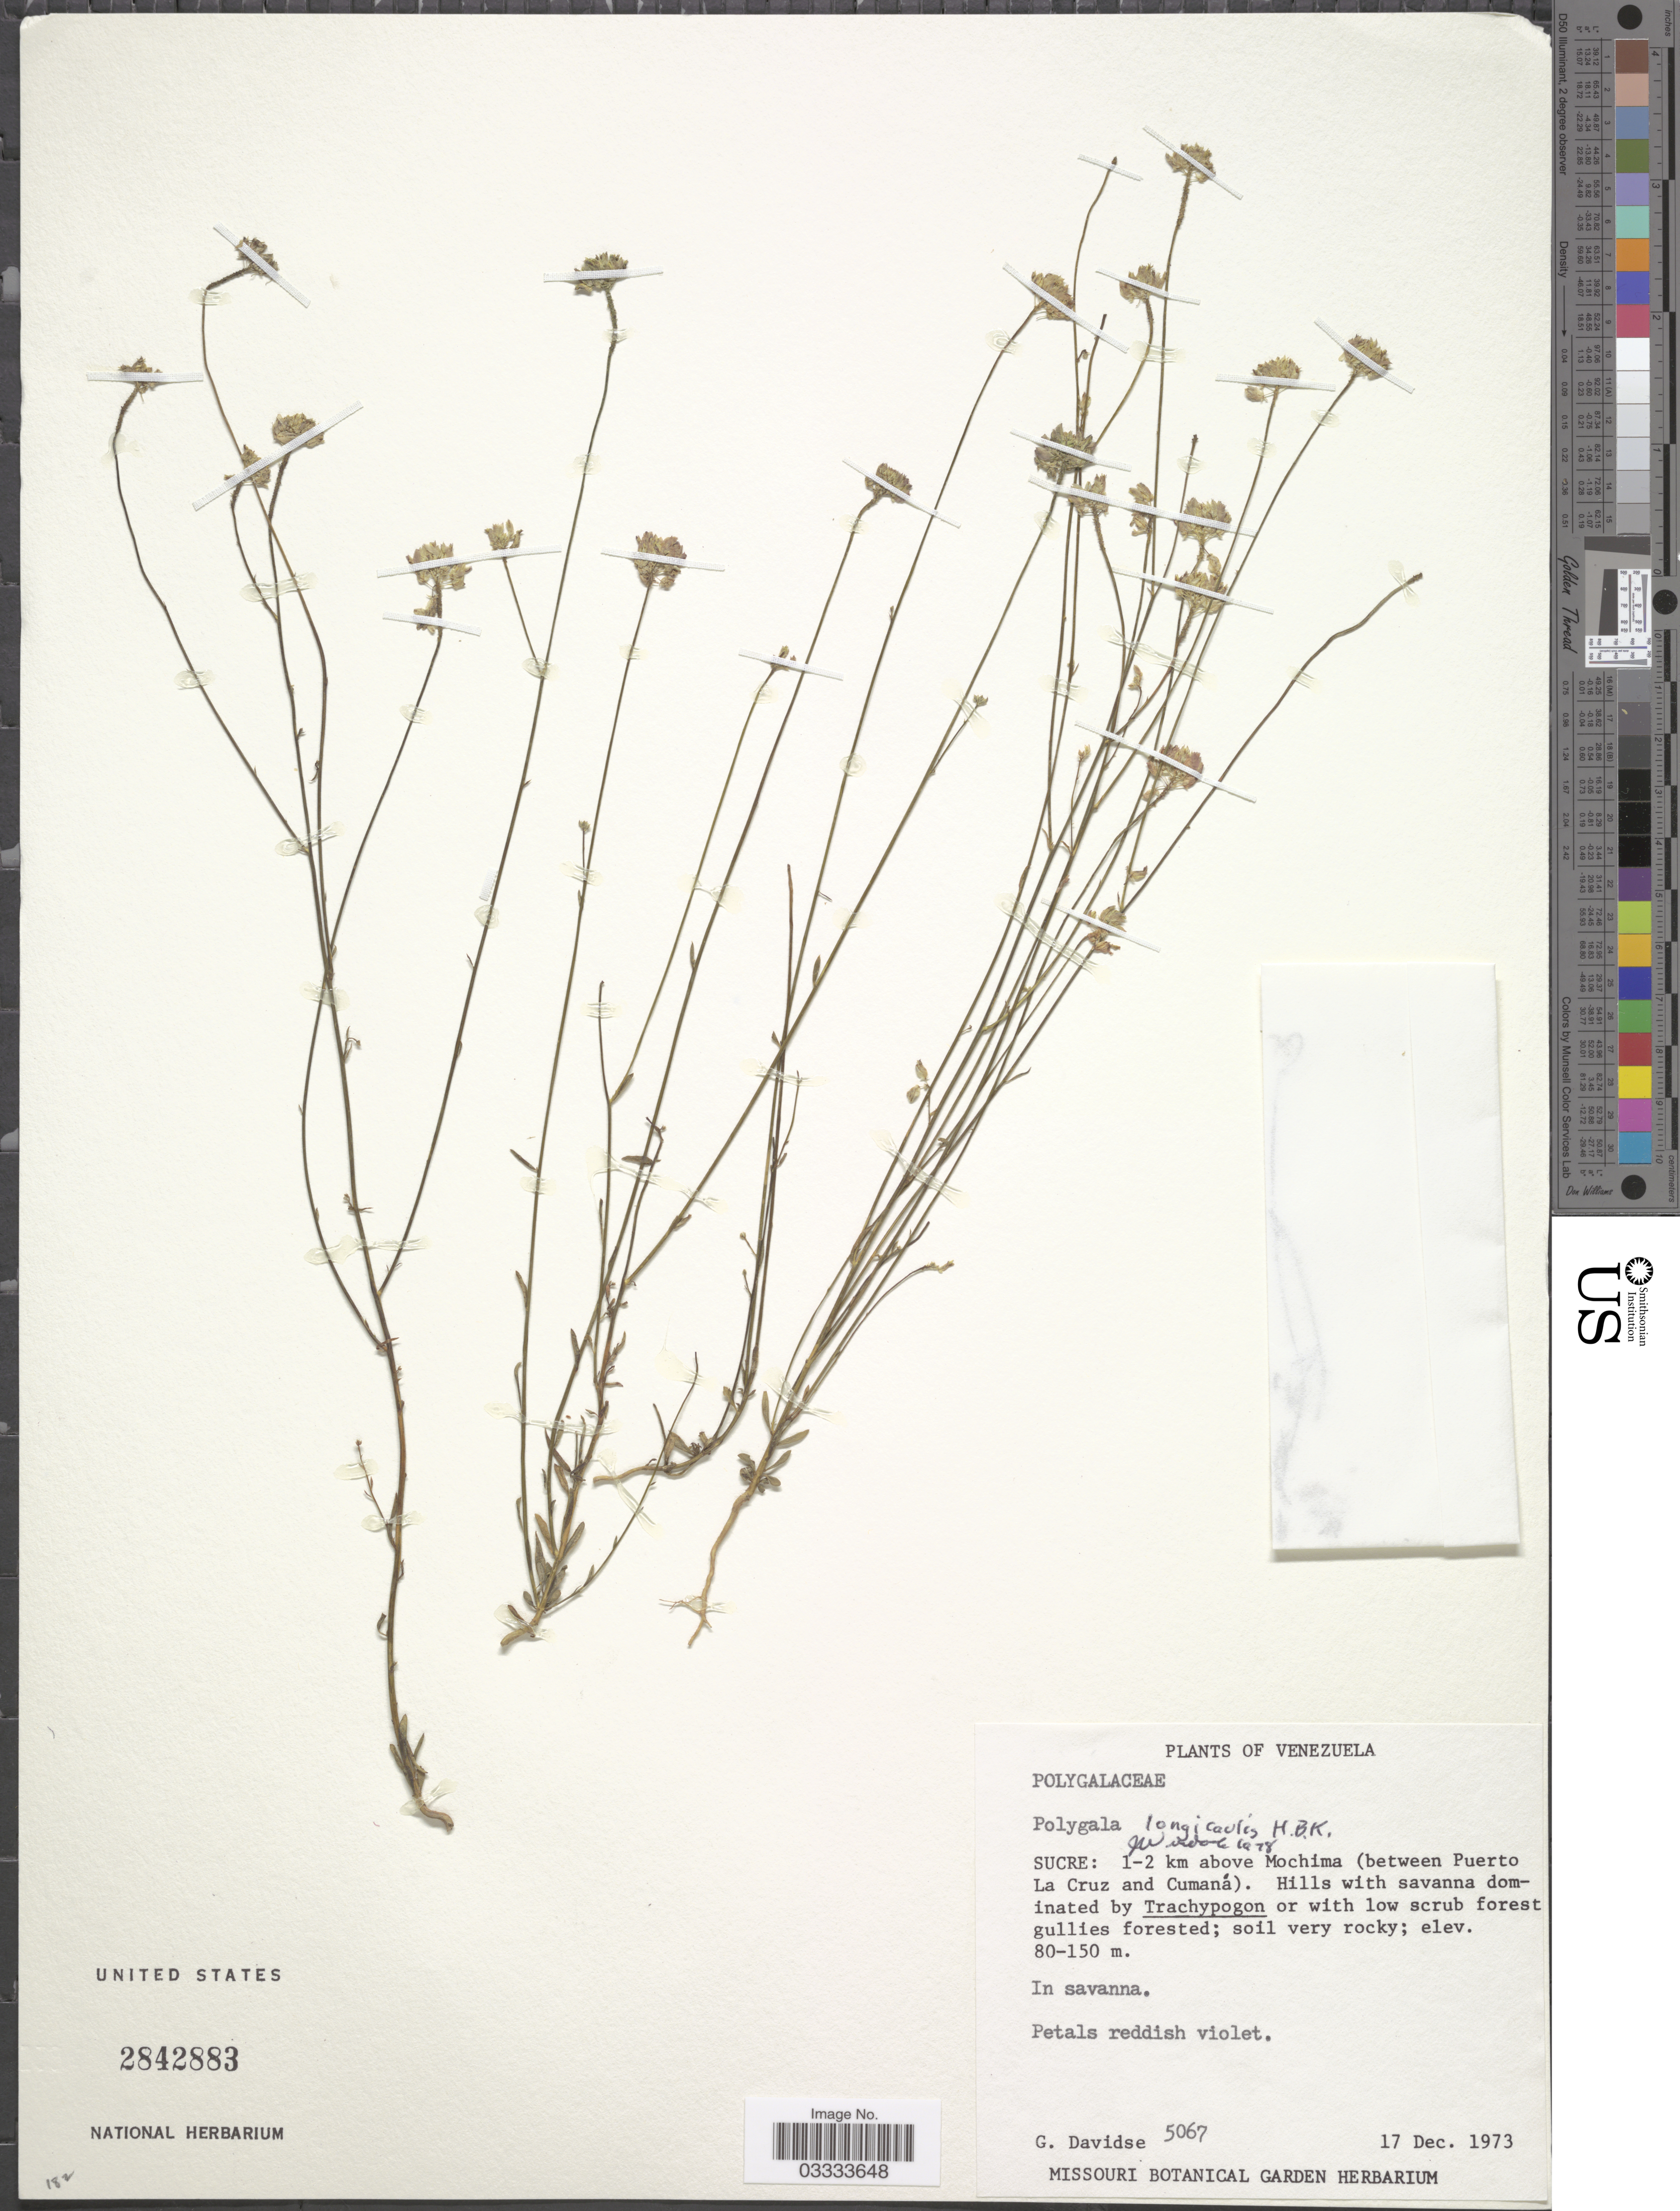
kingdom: Plantae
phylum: Tracheophyta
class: Magnoliopsida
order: Fabales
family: Polygalaceae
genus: Polygala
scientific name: Polygala longicaulis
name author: Kunth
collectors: G. Davidse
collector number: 5067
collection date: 1973-12-17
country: Venezuela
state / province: Sucre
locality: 1-2 km above Mochima (between Puerto La Cruz and Cumaná).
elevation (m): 80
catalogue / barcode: US 2842883